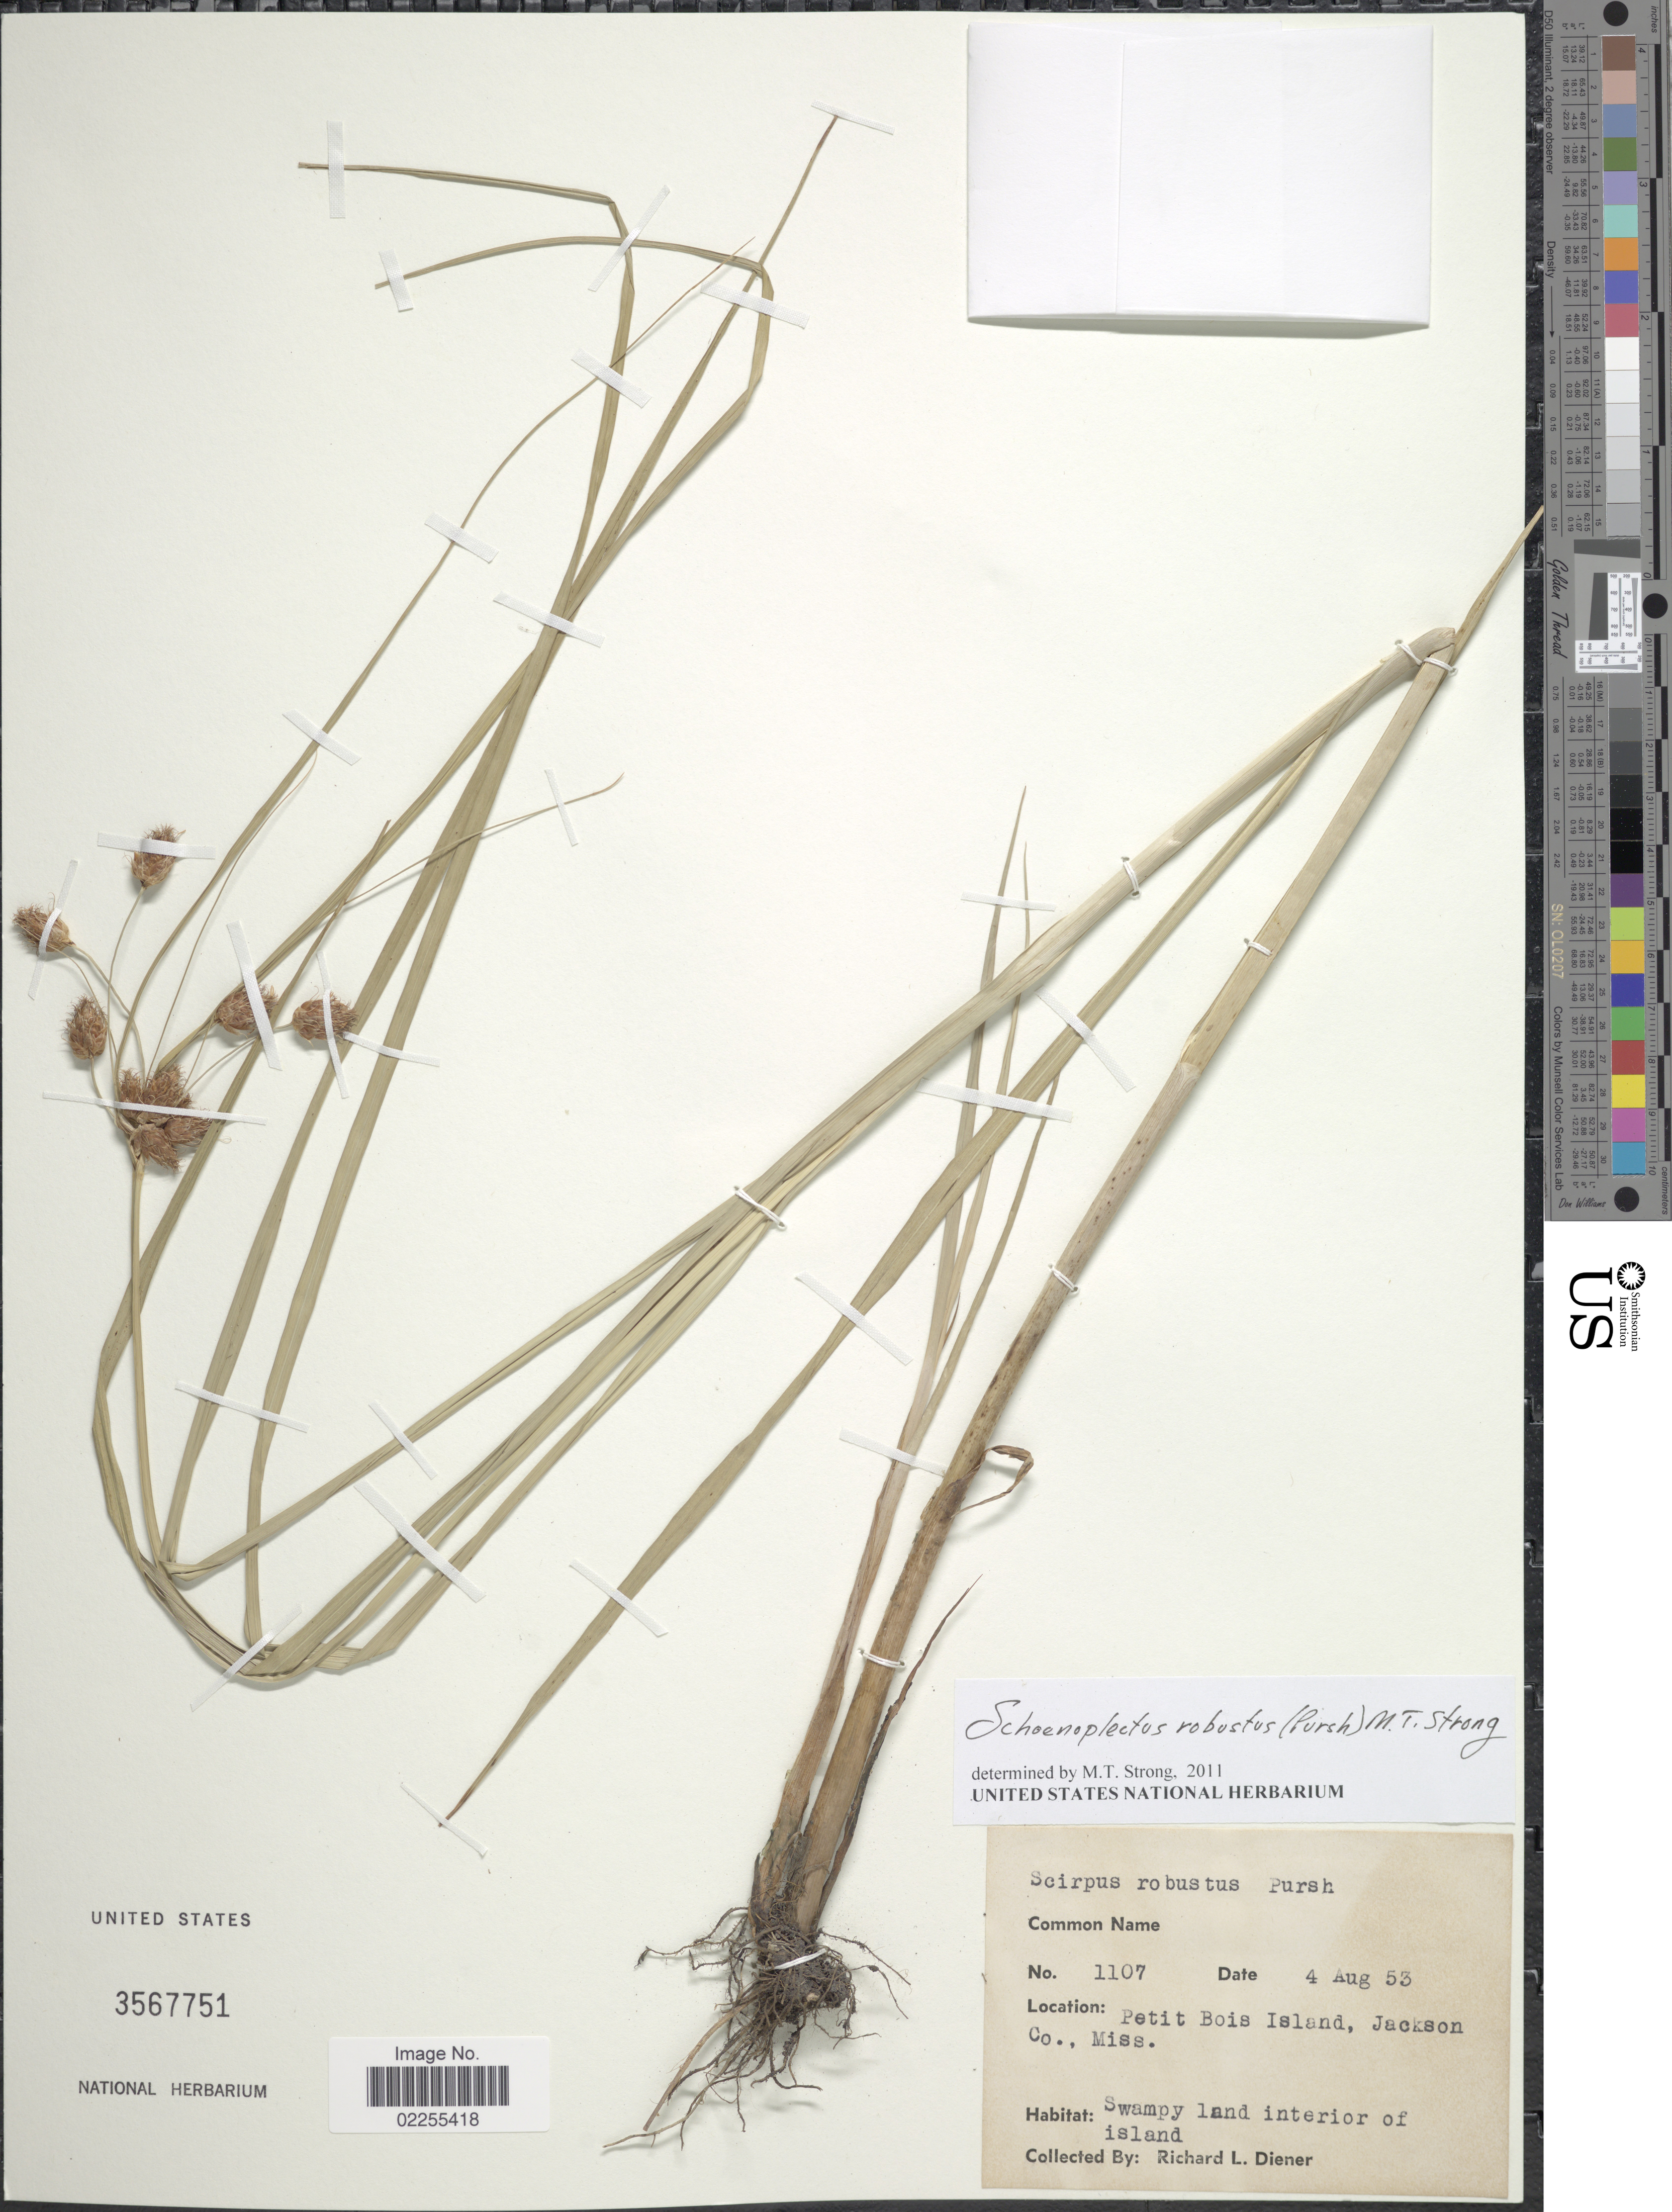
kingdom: Plantae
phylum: Tracheophyta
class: Liliopsida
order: Poales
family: Cyperaceae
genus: Bolboschoenus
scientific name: Bolboschoenus robustus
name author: (Pursh) Soják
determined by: Strong, M. T., (US), Smithsonian Institution - National Museum of Natural History (UNITED STATES)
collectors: R. Diener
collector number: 1107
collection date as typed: Transcribed d/m/y: 4/8/53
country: United States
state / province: Mississippi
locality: Petit Bois Island, Jackson Co., swampy land interior of island.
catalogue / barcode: US 3567751